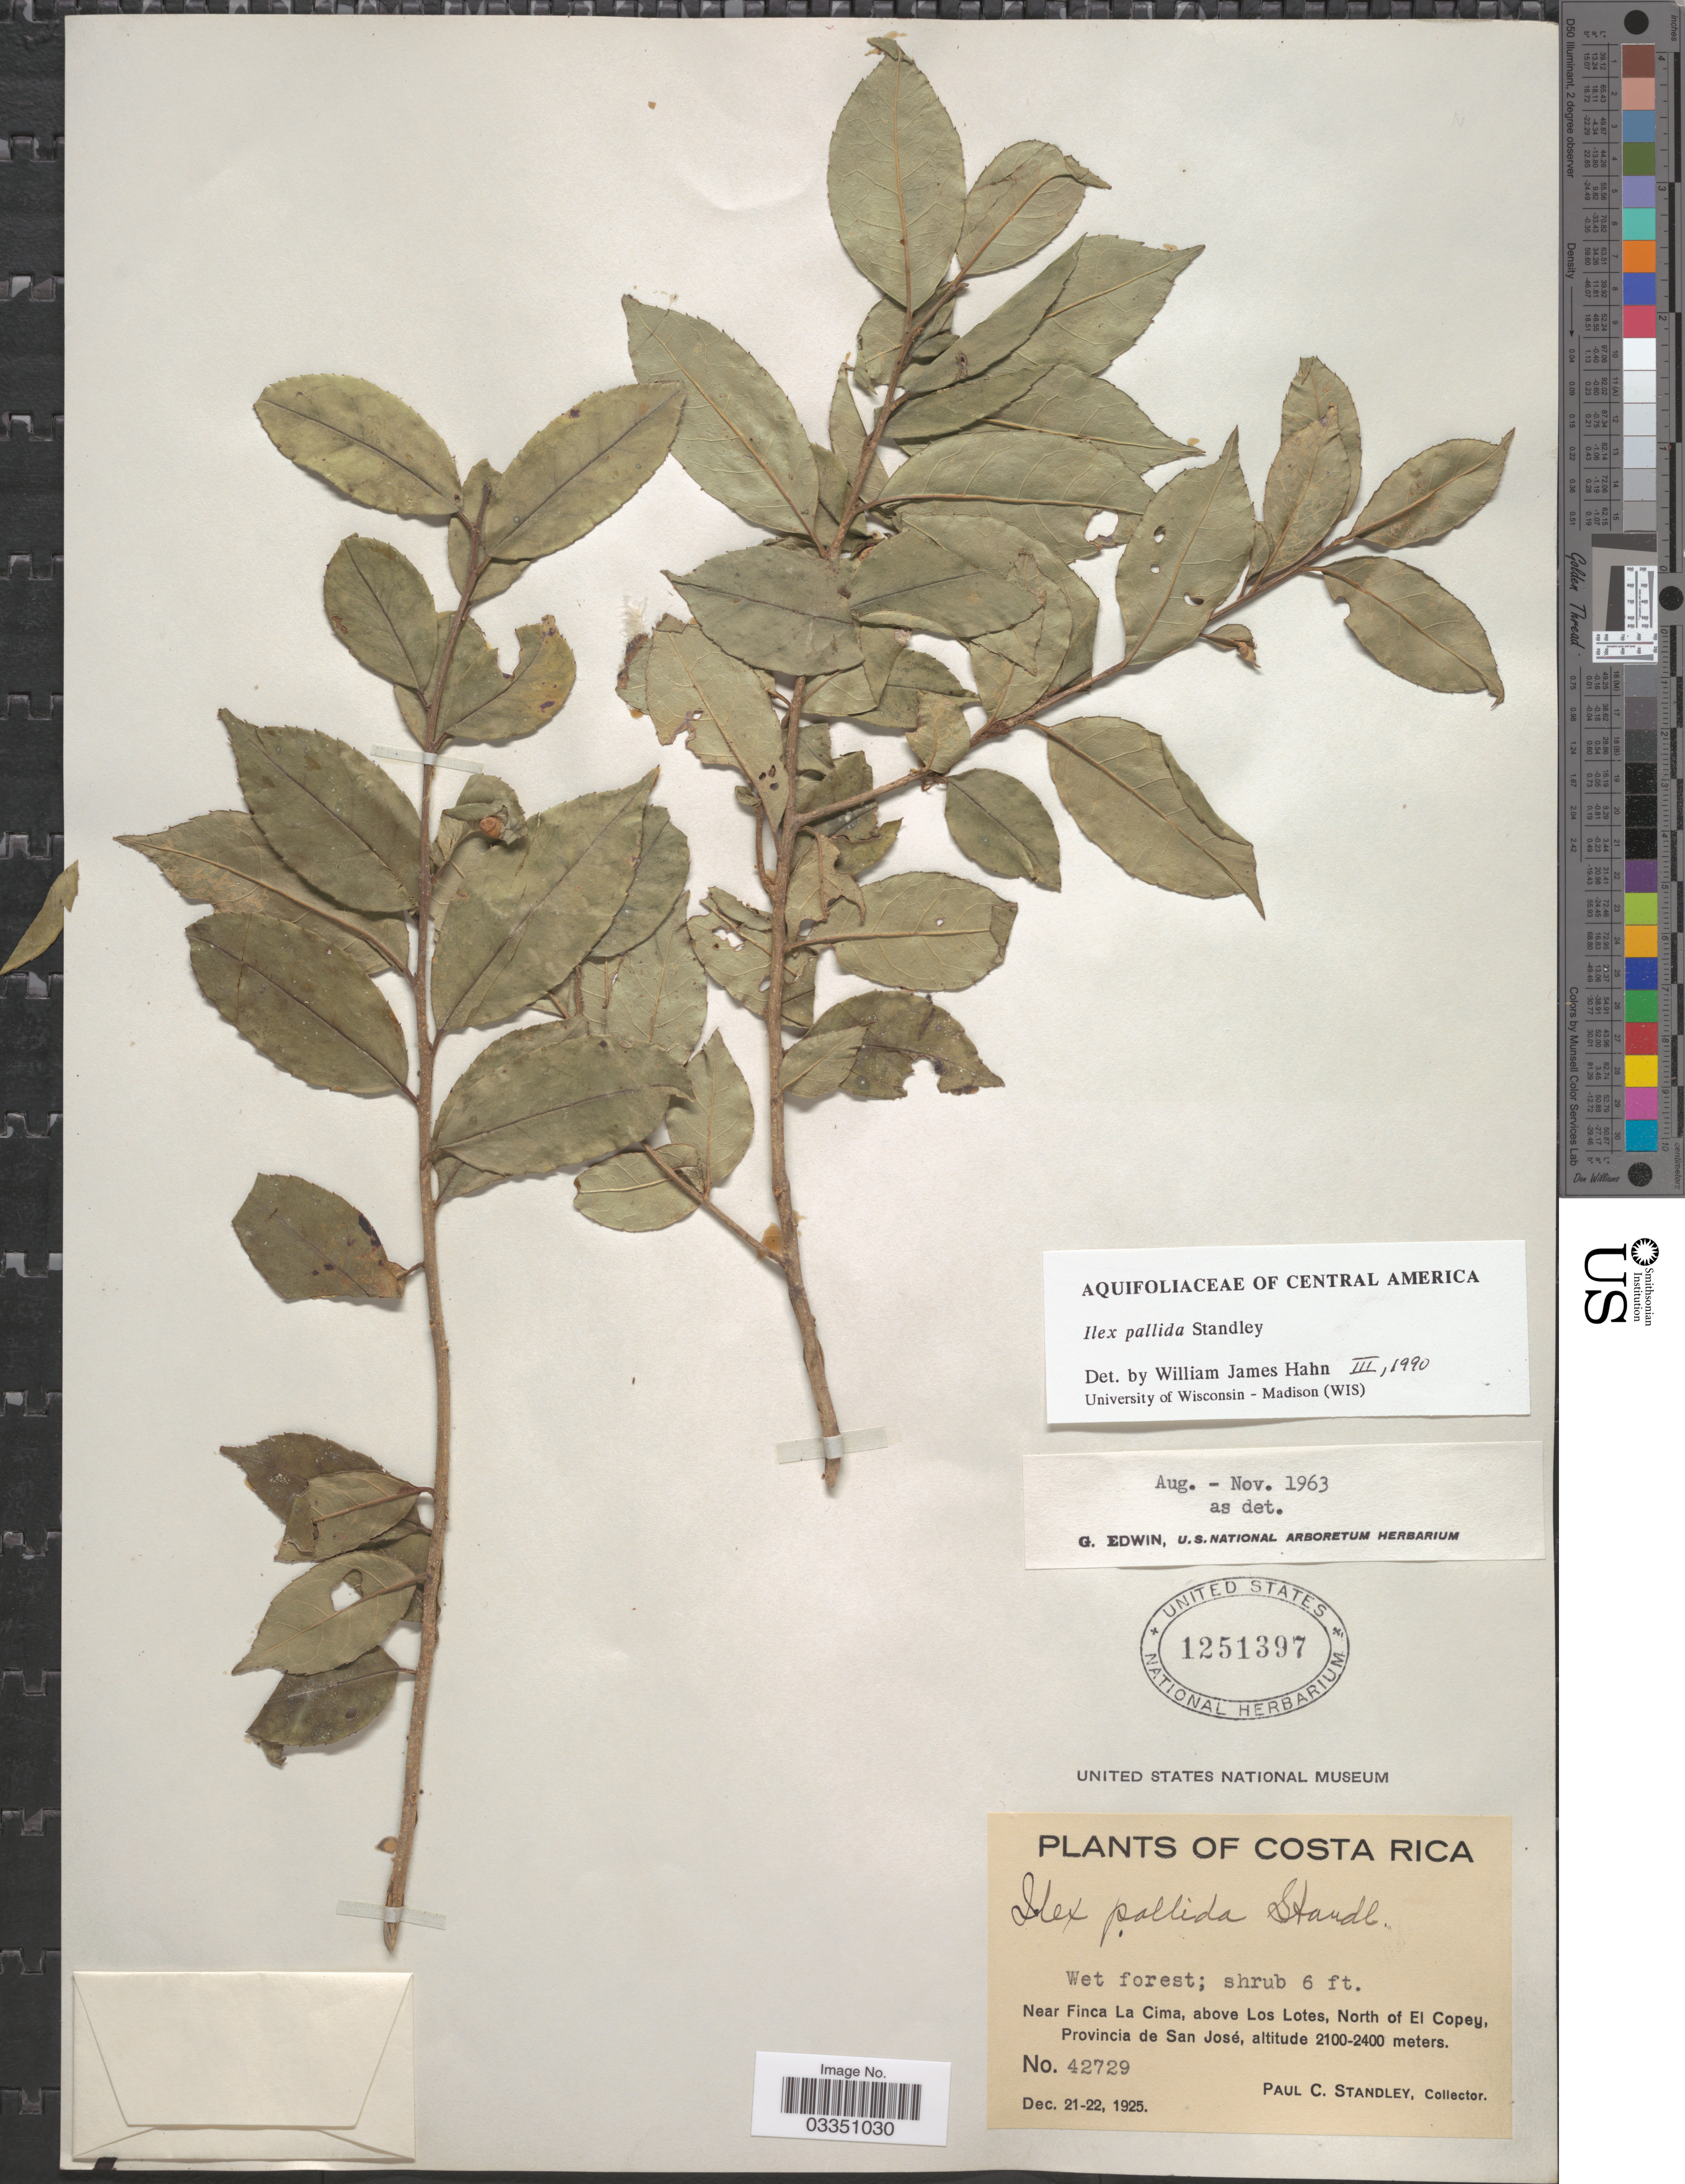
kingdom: Plantae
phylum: Tracheophyta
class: Magnoliopsida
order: Aquifoliales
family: Aquifoliaceae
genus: Ilex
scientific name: Ilex pallida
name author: Standl.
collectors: P. C. Standley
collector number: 42729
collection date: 1925-12-21/1925-12-22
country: Costa Rica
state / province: San José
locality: Near Finca La Cima, above Los Lotes, North of El Copey.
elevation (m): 2100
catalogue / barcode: US 1251397